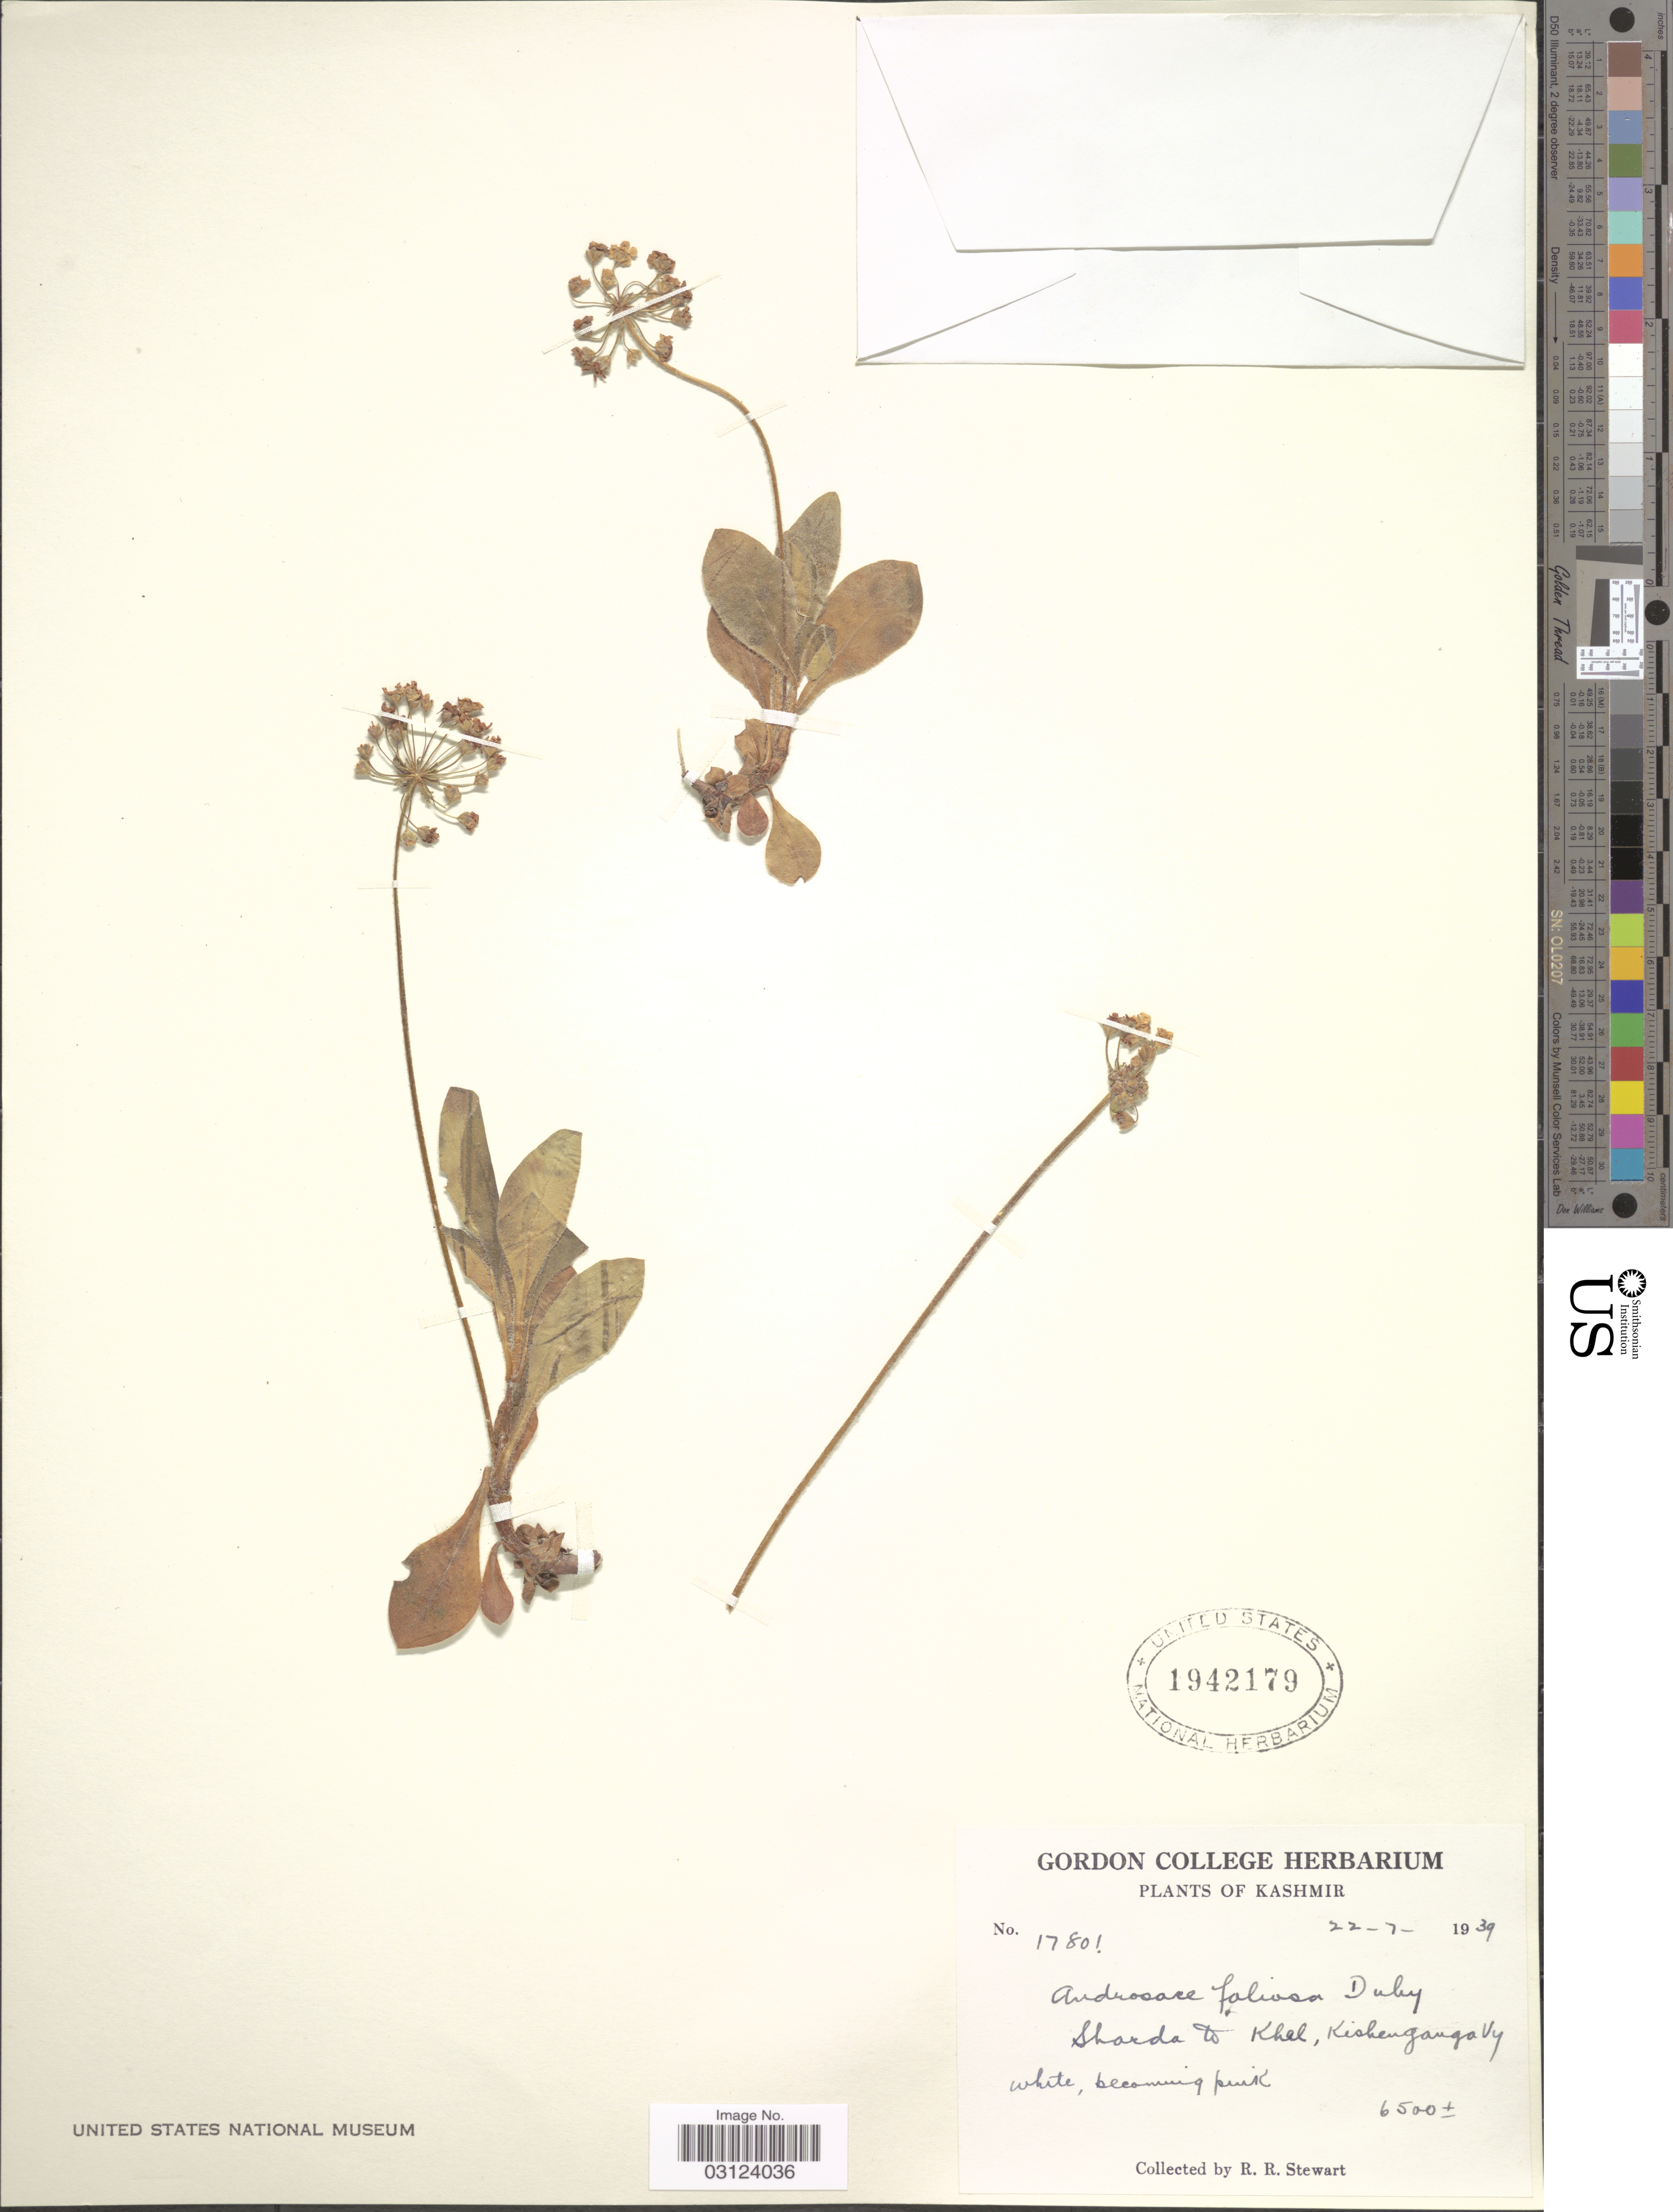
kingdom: Plantae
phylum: Tracheophyta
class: Magnoliopsida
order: Ericales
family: Primulaceae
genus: Androsace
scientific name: Androsace foliosa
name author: Duby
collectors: R. Stewart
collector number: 17801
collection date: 1939-07-22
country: India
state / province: Jammu and Kashmir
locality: Kashmir, Sharda to Khal, Kishenganga Vy.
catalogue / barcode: US 1942179